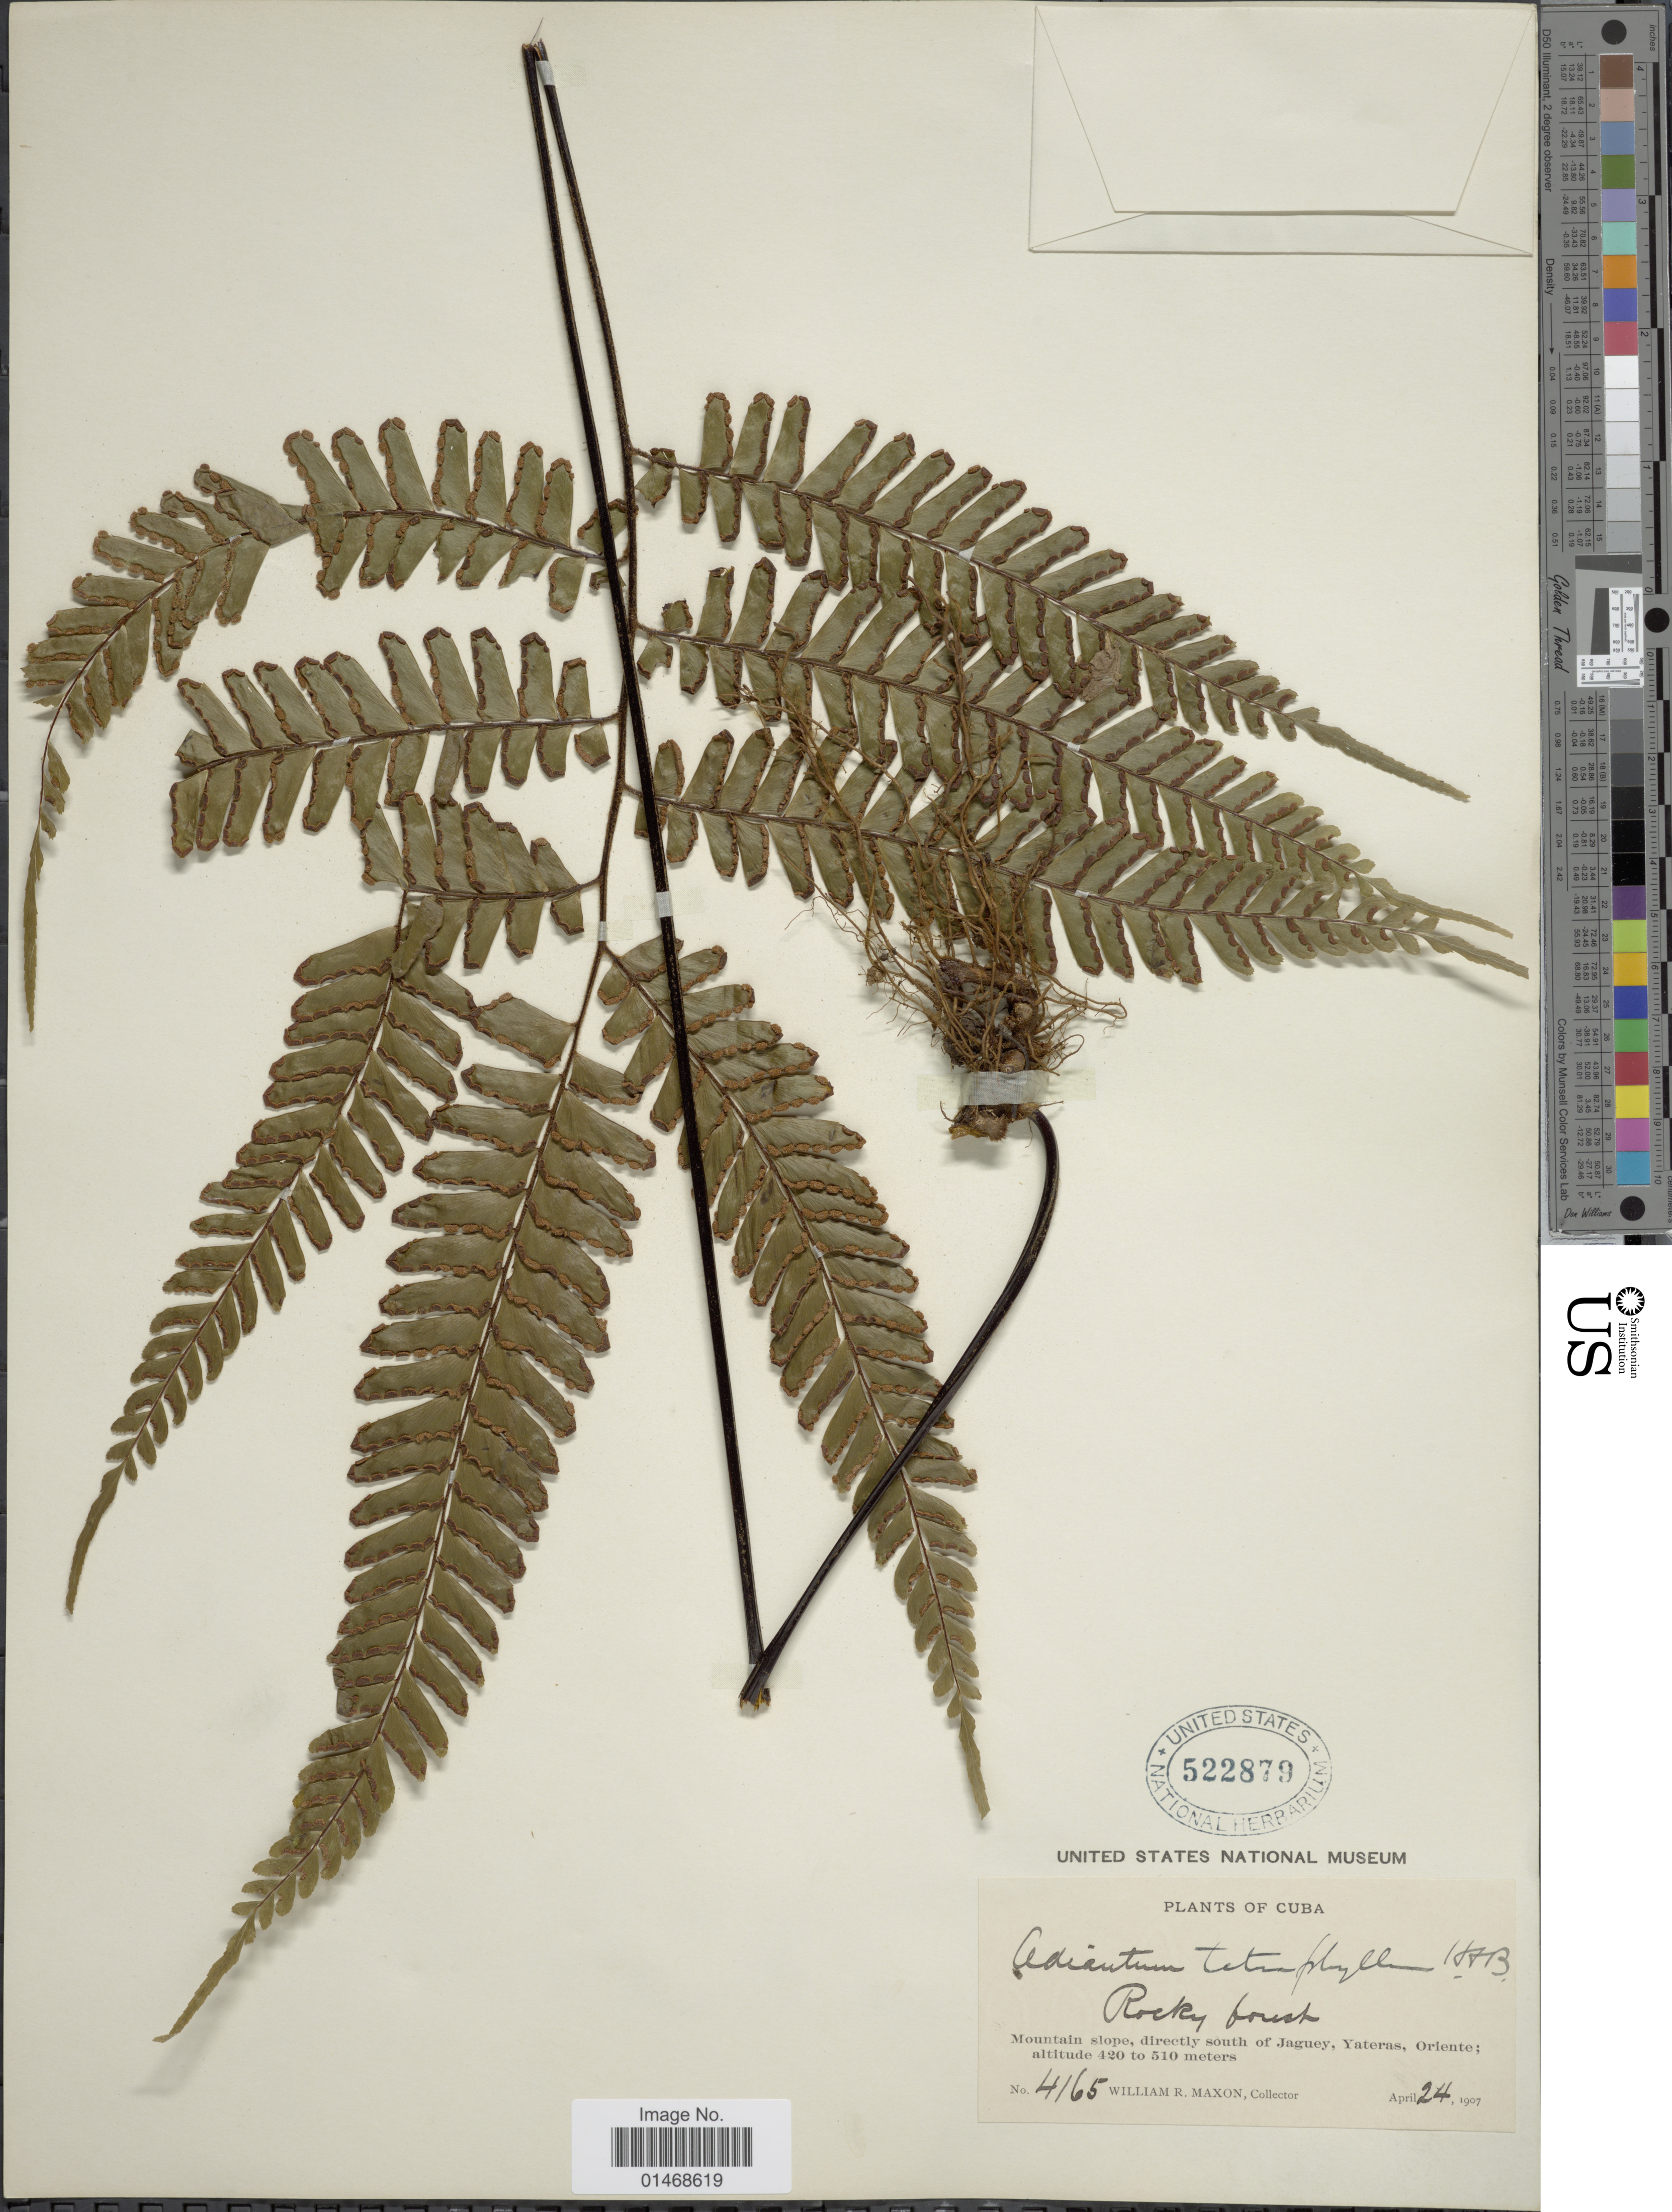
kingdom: Plantae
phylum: Tracheophyta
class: Polypodiopsida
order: Polypodiales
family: Pteridaceae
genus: Adiantum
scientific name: Adiantum cubense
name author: Hook.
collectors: W. R. Maxon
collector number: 4165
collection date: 1907-04-24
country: Cuba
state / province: Oriente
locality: Mountain slope, directly south of Jaguey, Yateras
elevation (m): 420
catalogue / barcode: US 522879